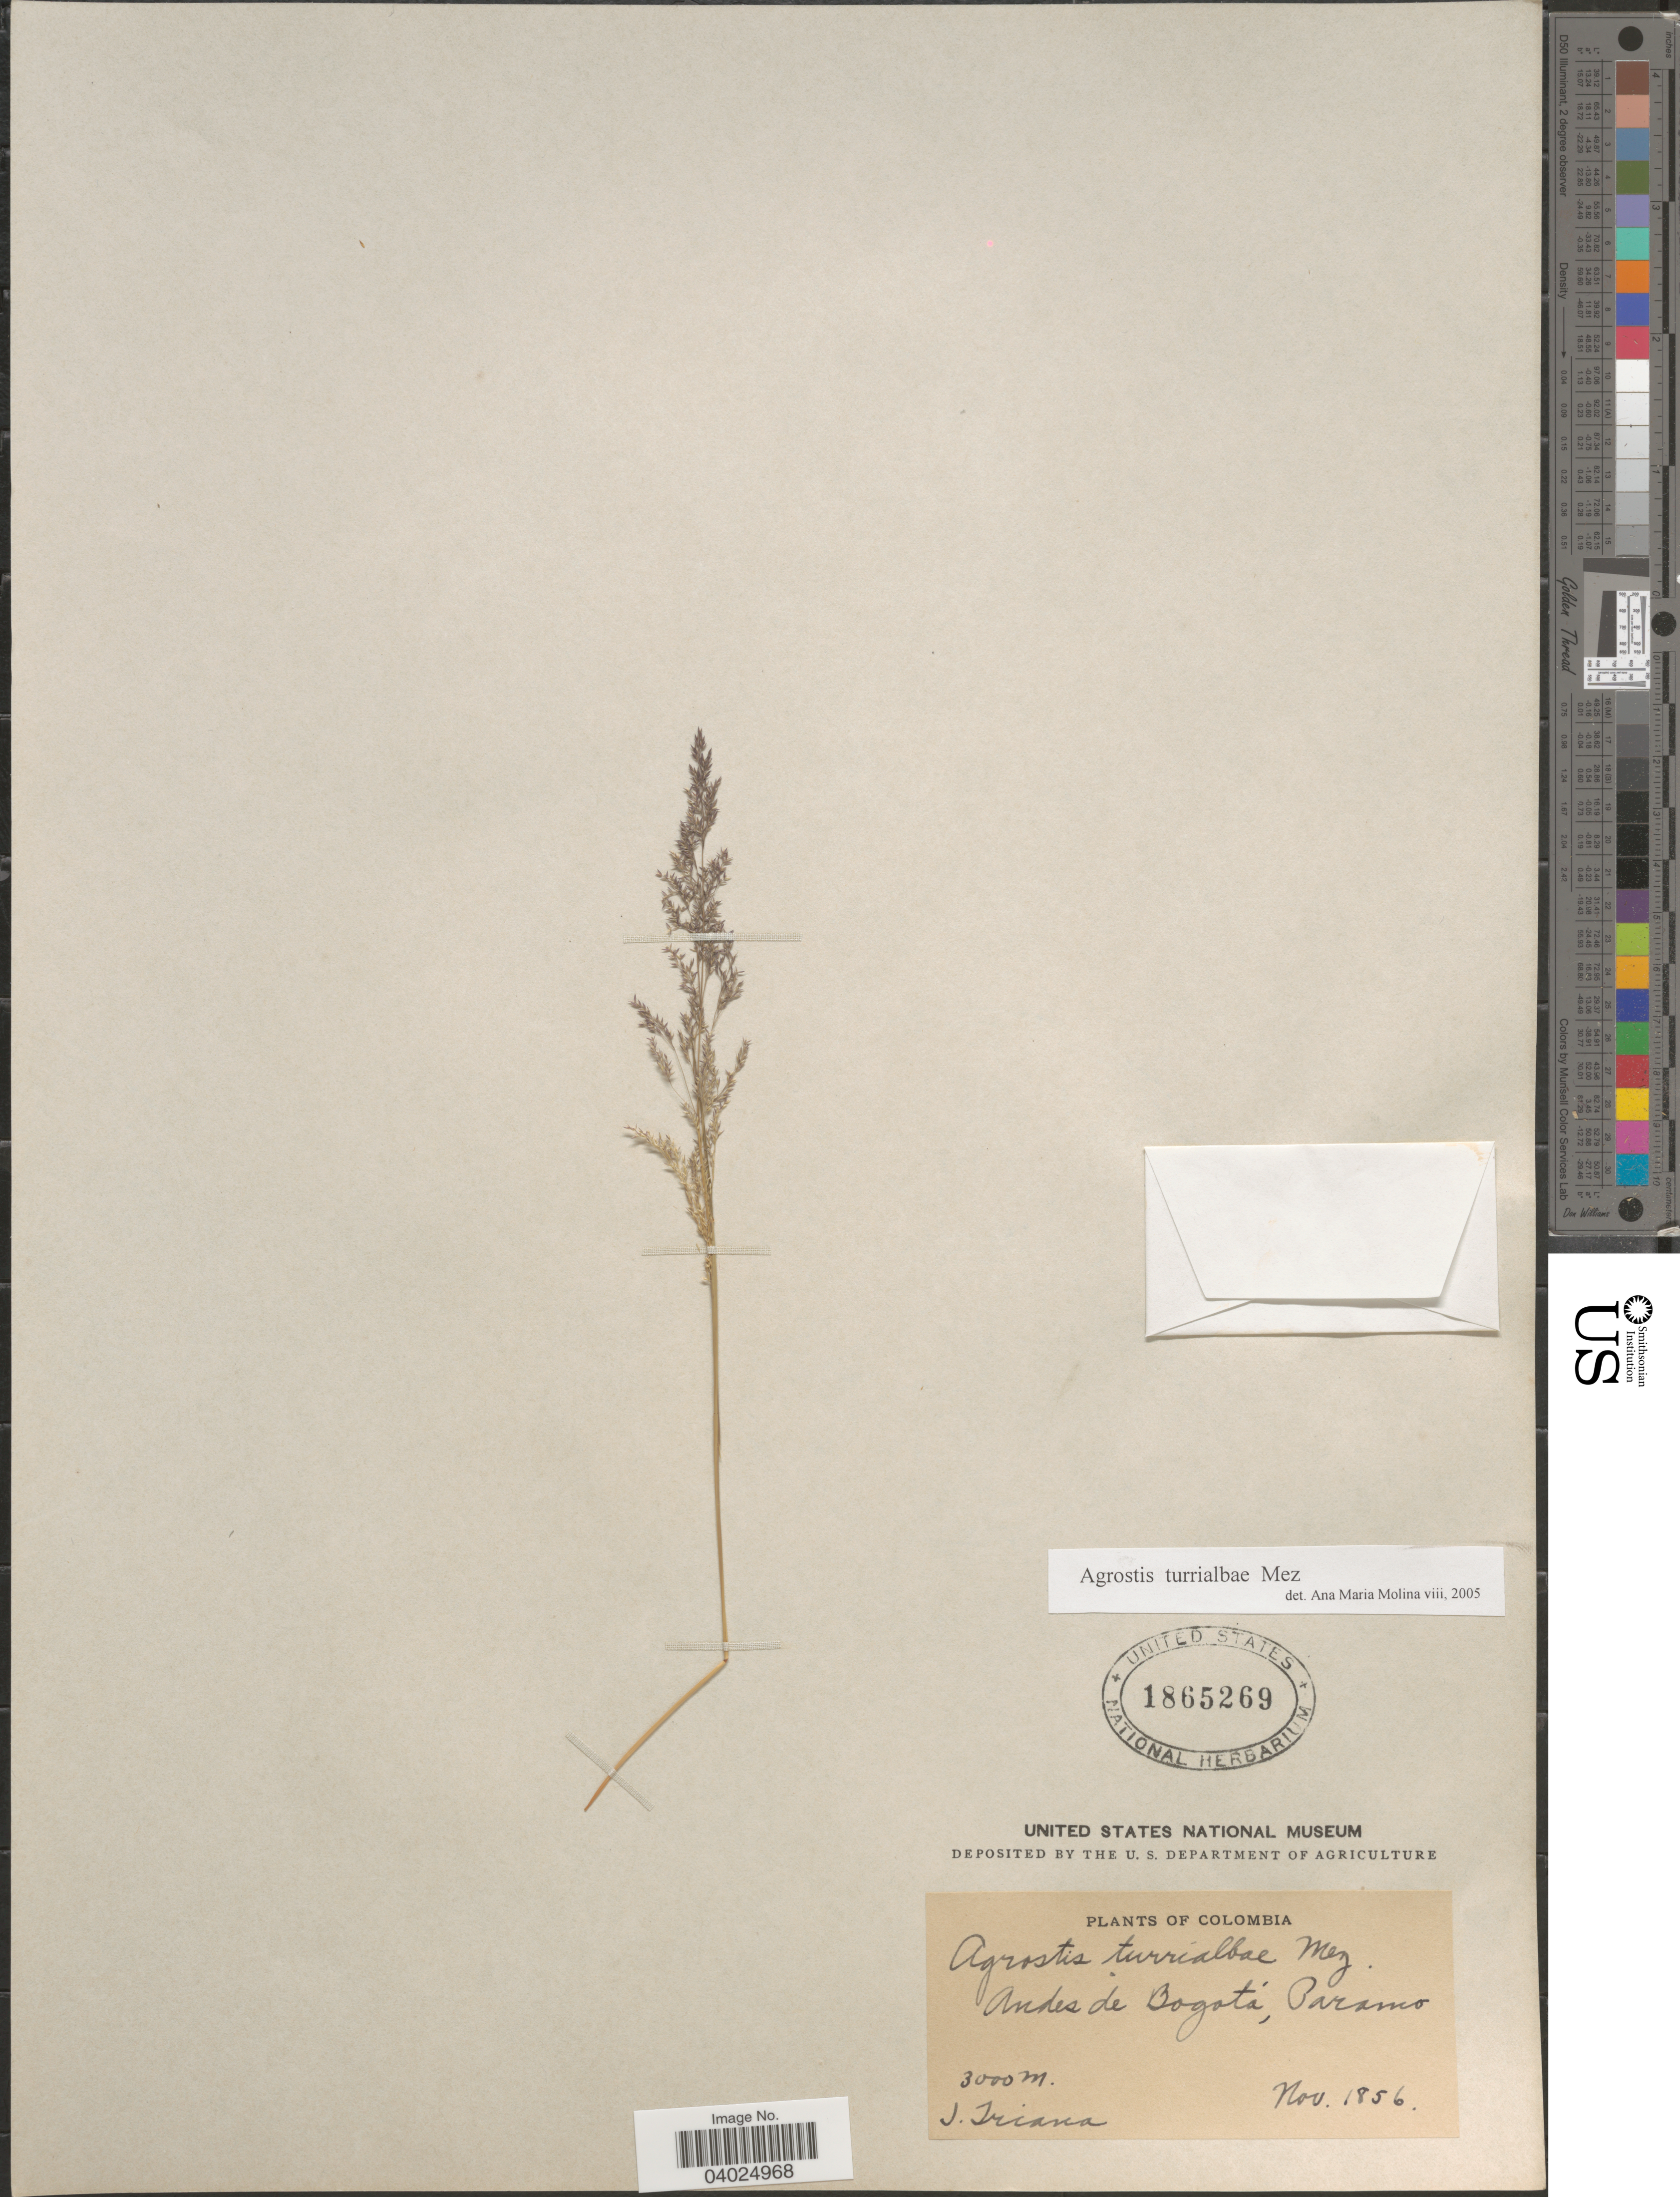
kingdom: Plantae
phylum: Tracheophyta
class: Liliopsida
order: Poales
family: Poaceae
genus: Agrostis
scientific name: Agrostis turrialbae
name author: Mez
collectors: J. Triana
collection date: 1856-11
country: Colombia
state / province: Bogota D.C.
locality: Andes de Bogotá, Paramo.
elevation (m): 3000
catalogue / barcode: US 1865269